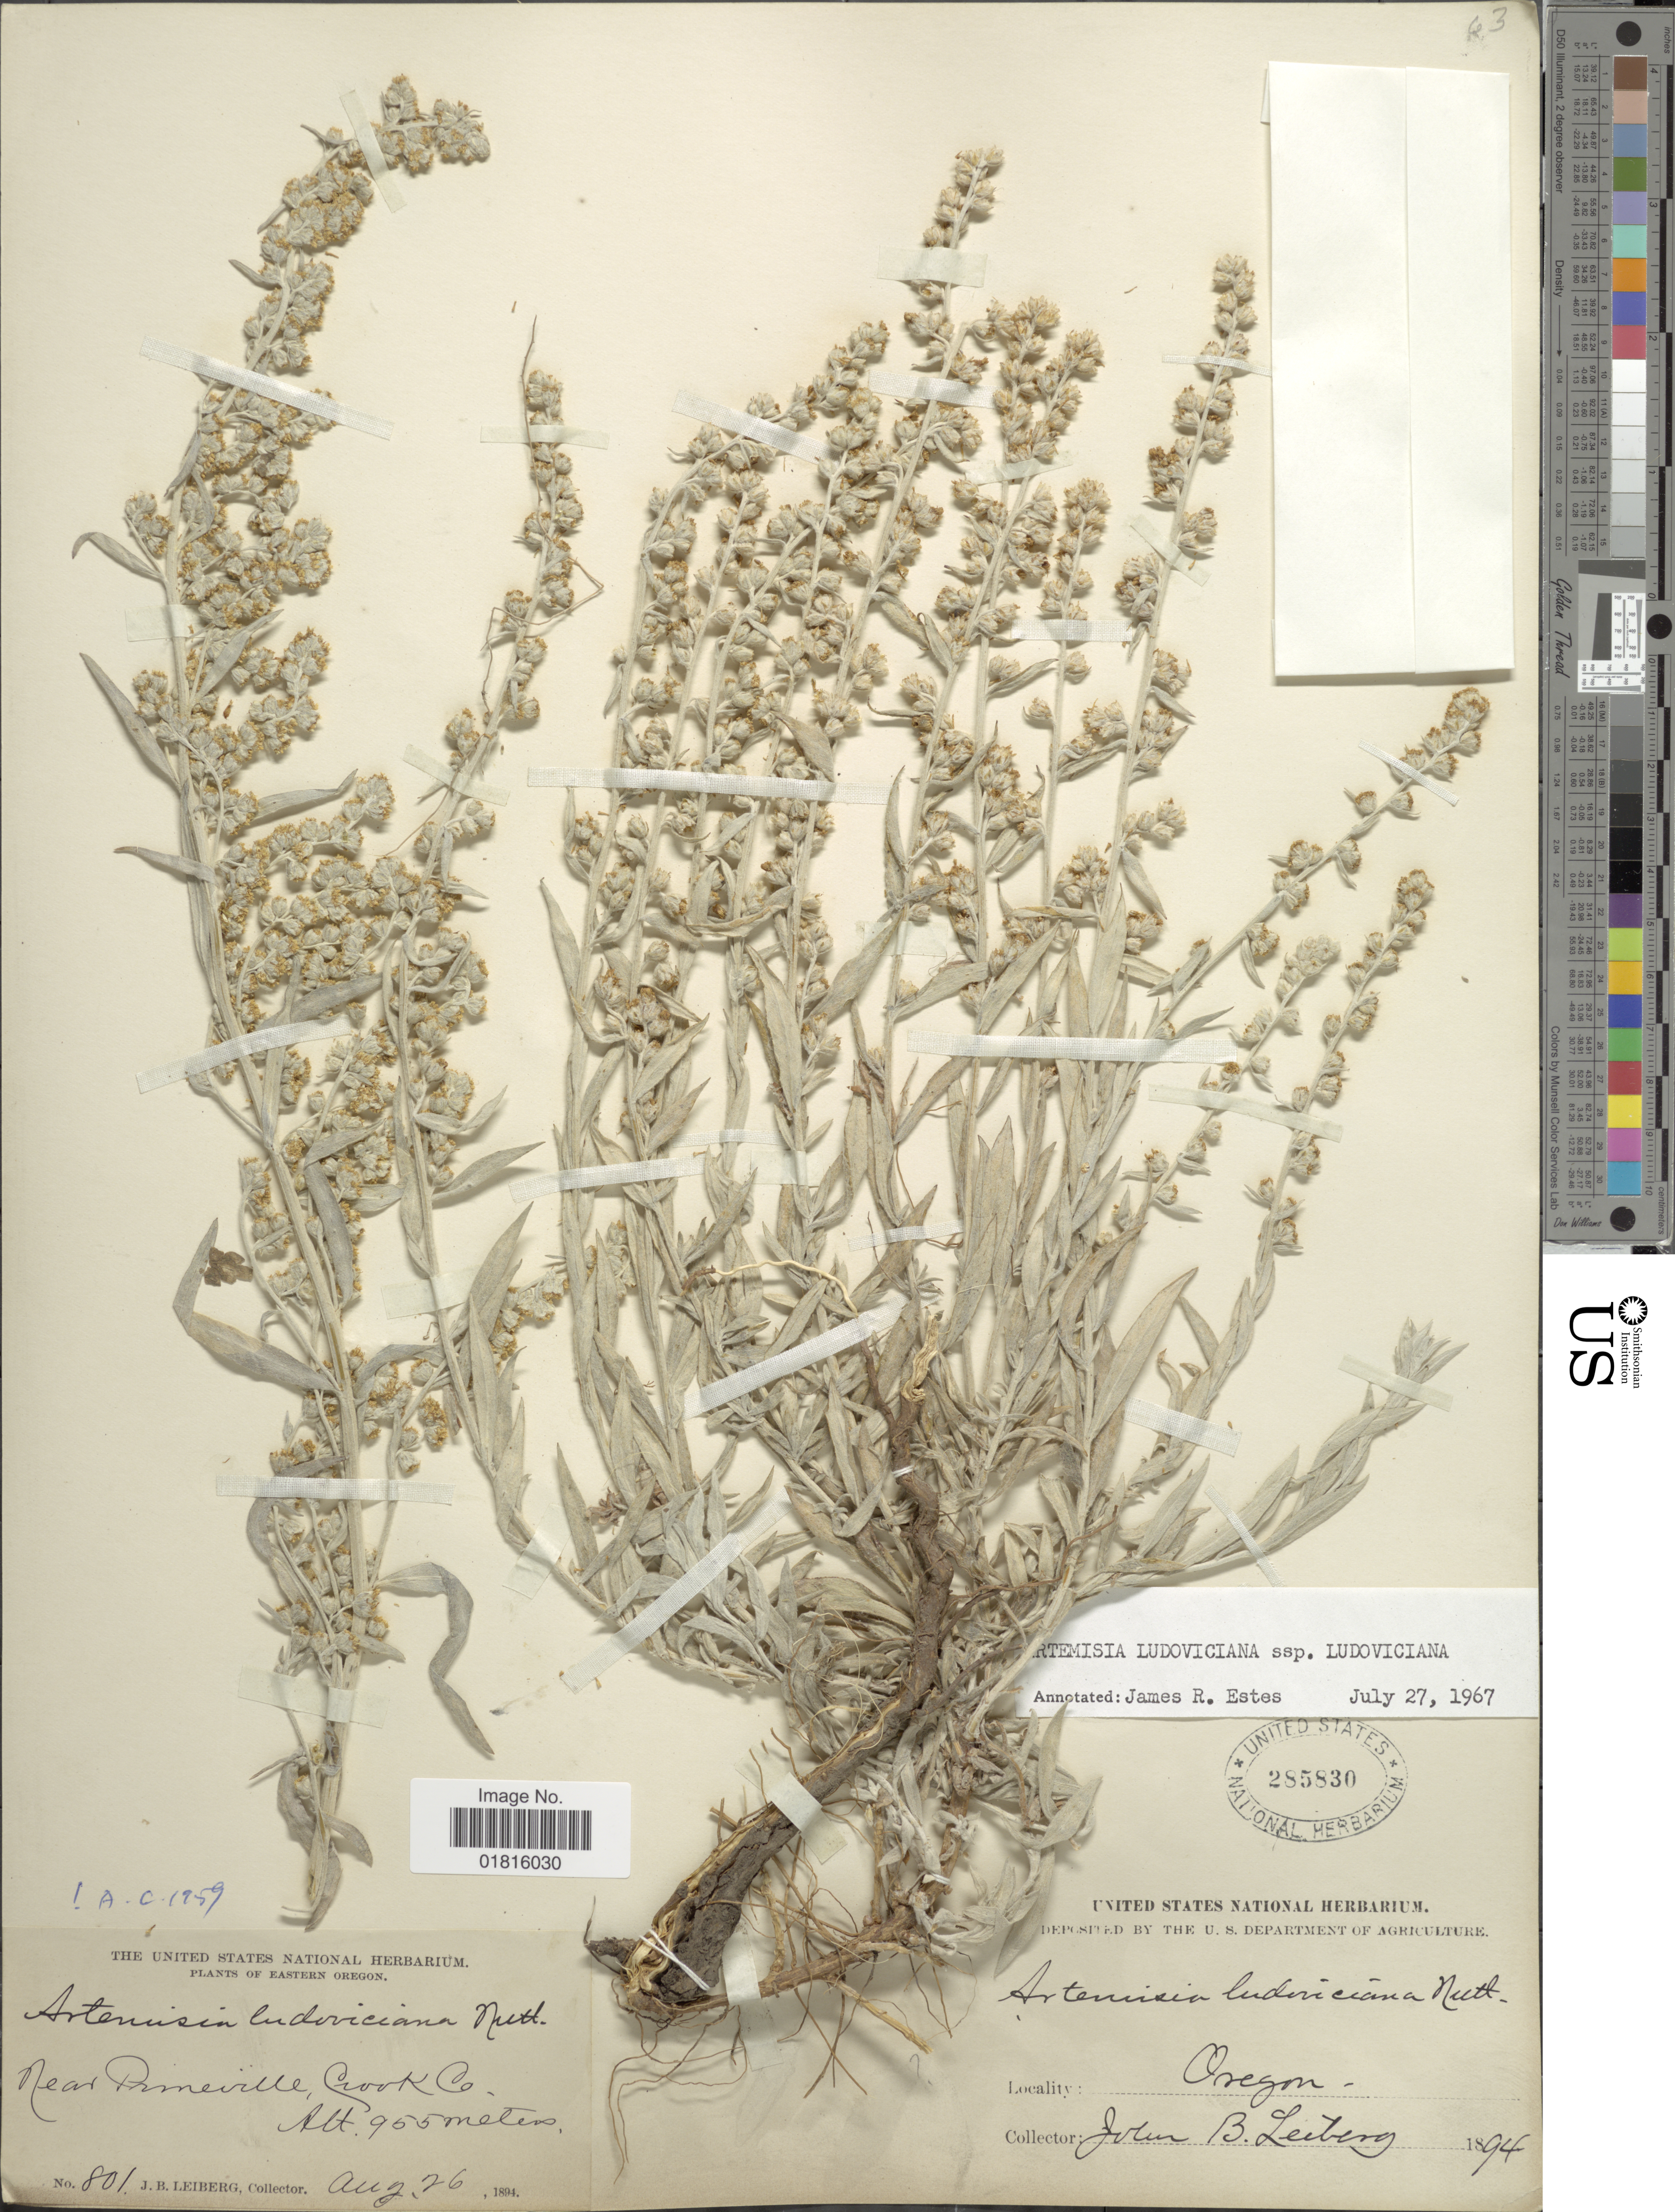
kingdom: Plantae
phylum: Tracheophyta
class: Magnoliopsida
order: Asterales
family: Asteraceae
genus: Artemisia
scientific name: Artemisia ludoviciana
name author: Nutt.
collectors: J. B. Leiberg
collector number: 801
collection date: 1894-08-26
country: United States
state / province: Oregon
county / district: Crook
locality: Eastern Oregon, Near Prineville, Crook Co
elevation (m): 955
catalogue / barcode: US 285830